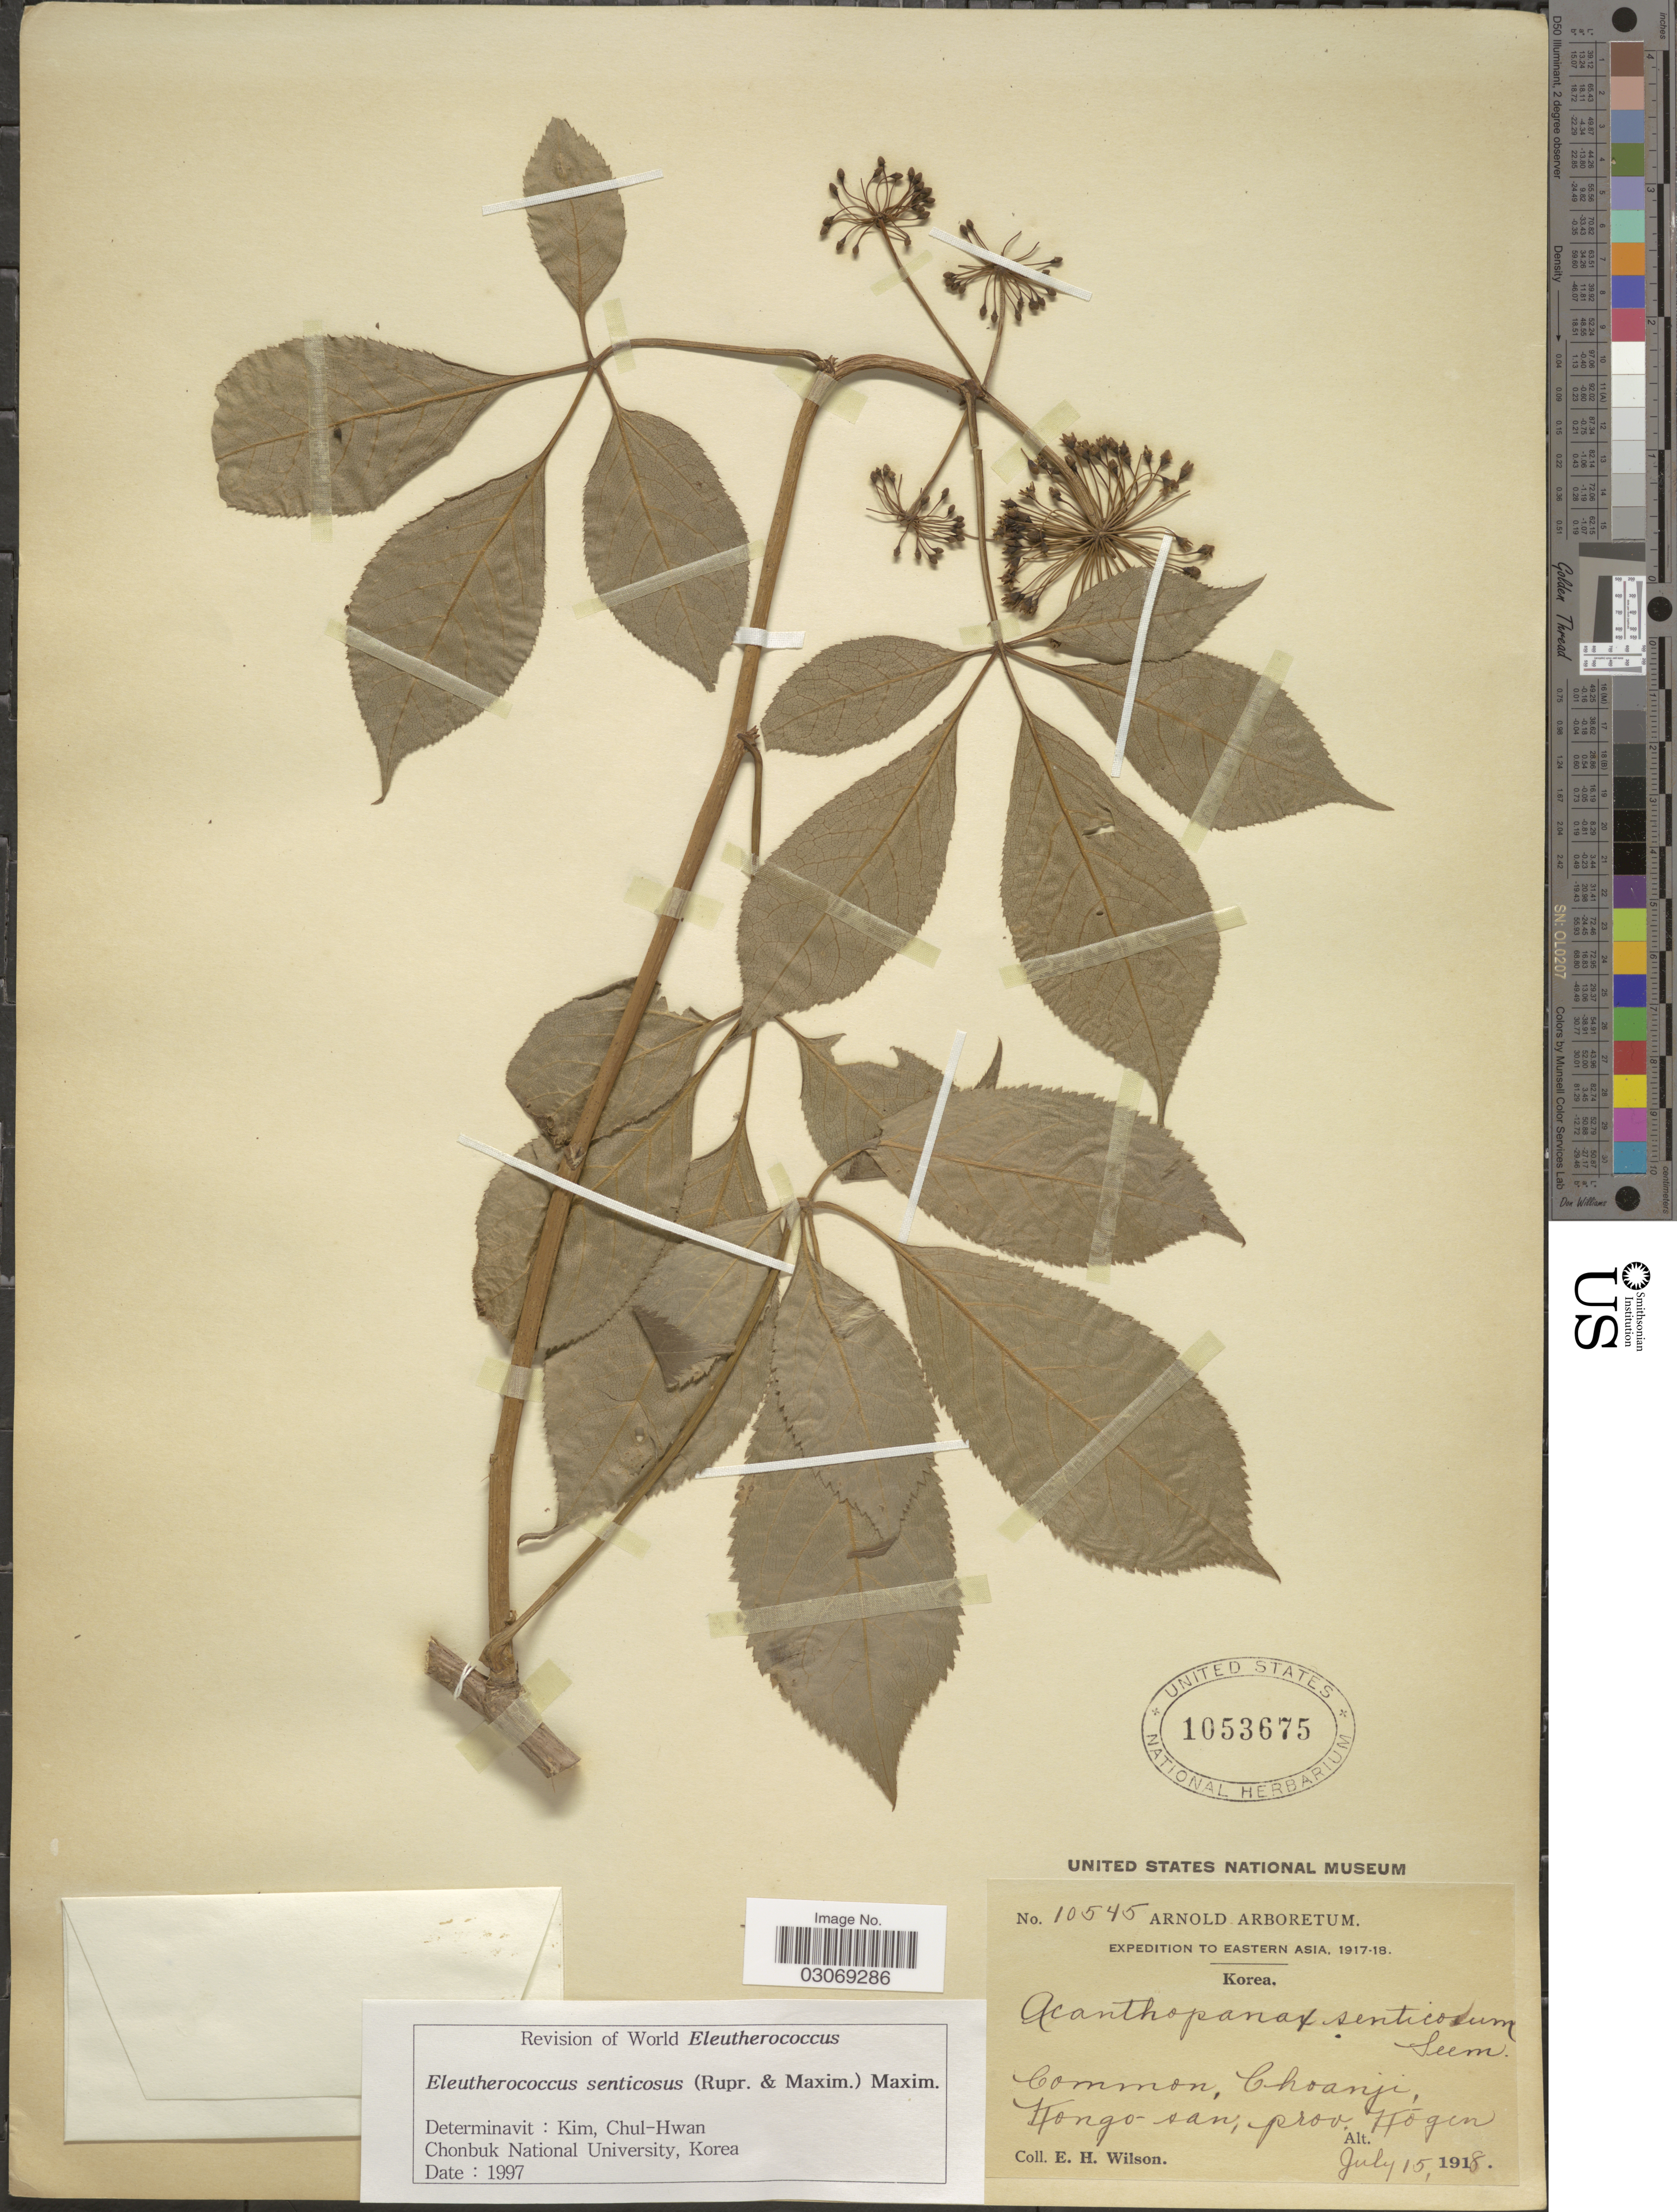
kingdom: Plantae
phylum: Tracheophyta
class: Magnoliopsida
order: Apiales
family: Araliaceae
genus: Eleutherococcus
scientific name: Eleutherococcus senticosus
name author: (Rupr. & Maxim.) Maxim.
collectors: E. Wilson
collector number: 10545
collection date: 1918-07-15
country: North Korea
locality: Choanji, Kongo-san, prov. Kogen.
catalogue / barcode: US 1053675